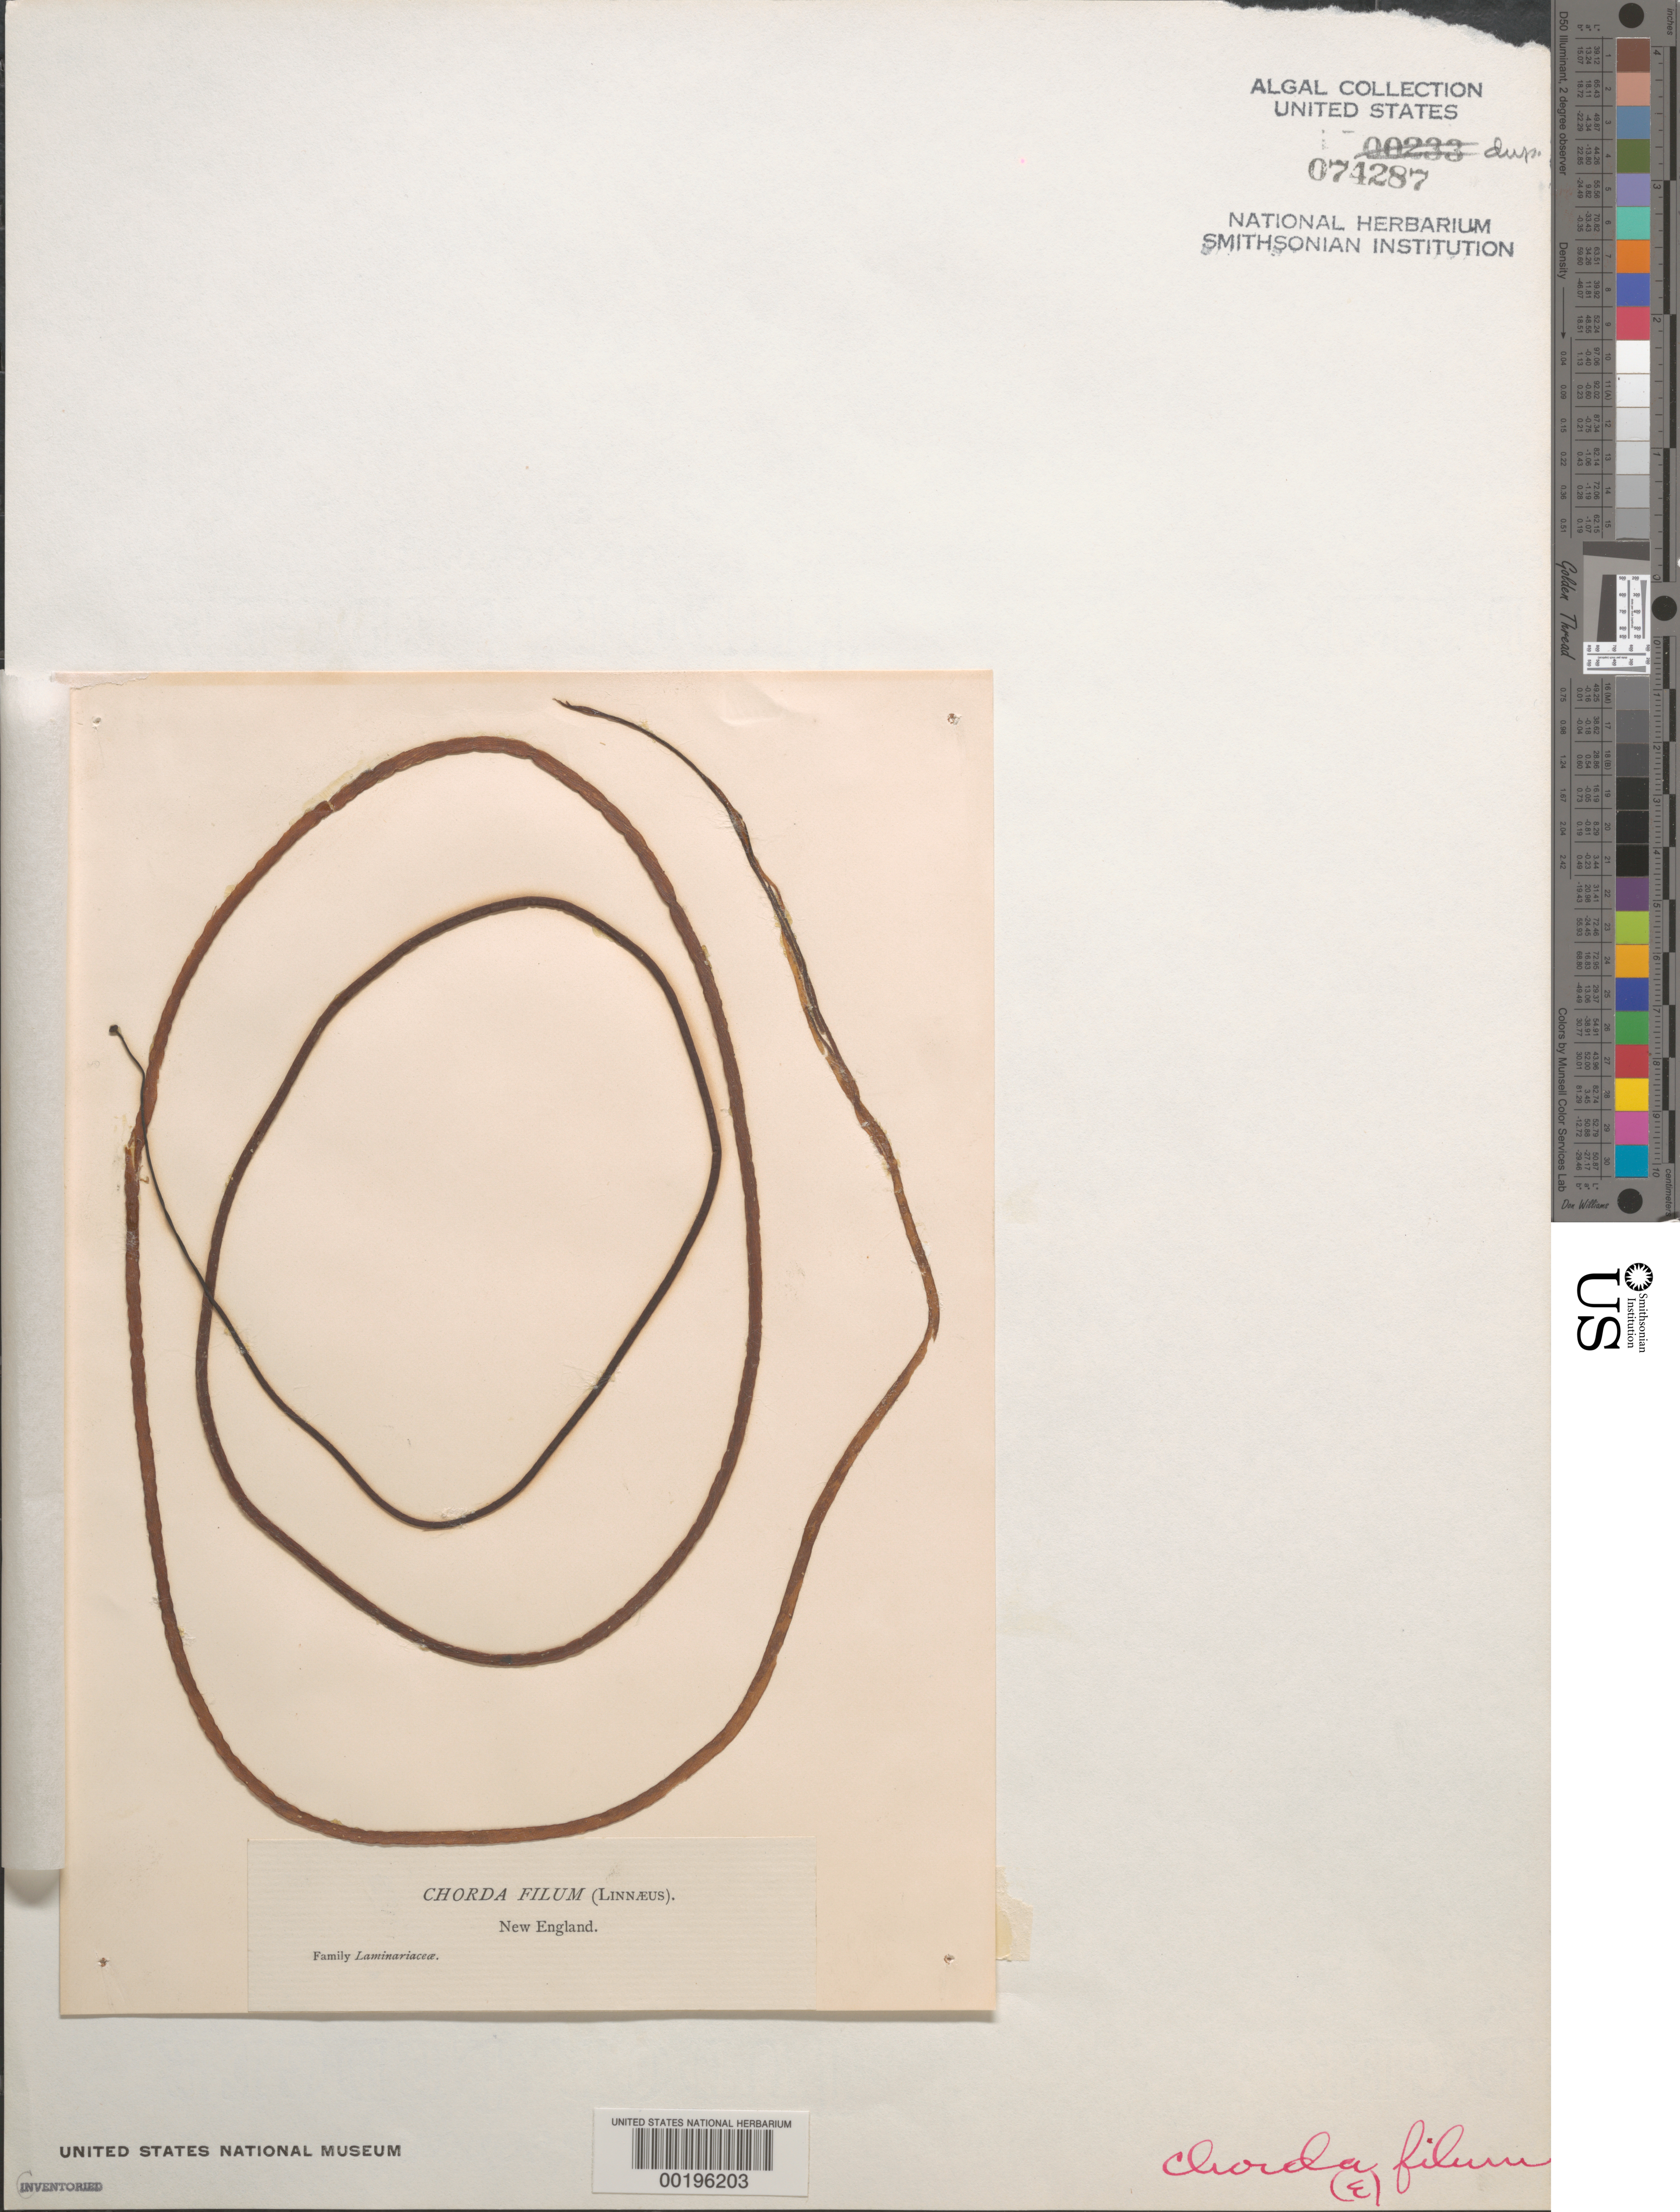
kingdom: Chromista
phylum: Ochrophyta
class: Phaeophyceae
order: Laminariales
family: Chordaceae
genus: Chorda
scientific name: Chorda filum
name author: (L.) Stackh.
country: United States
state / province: New England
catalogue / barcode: US 74287